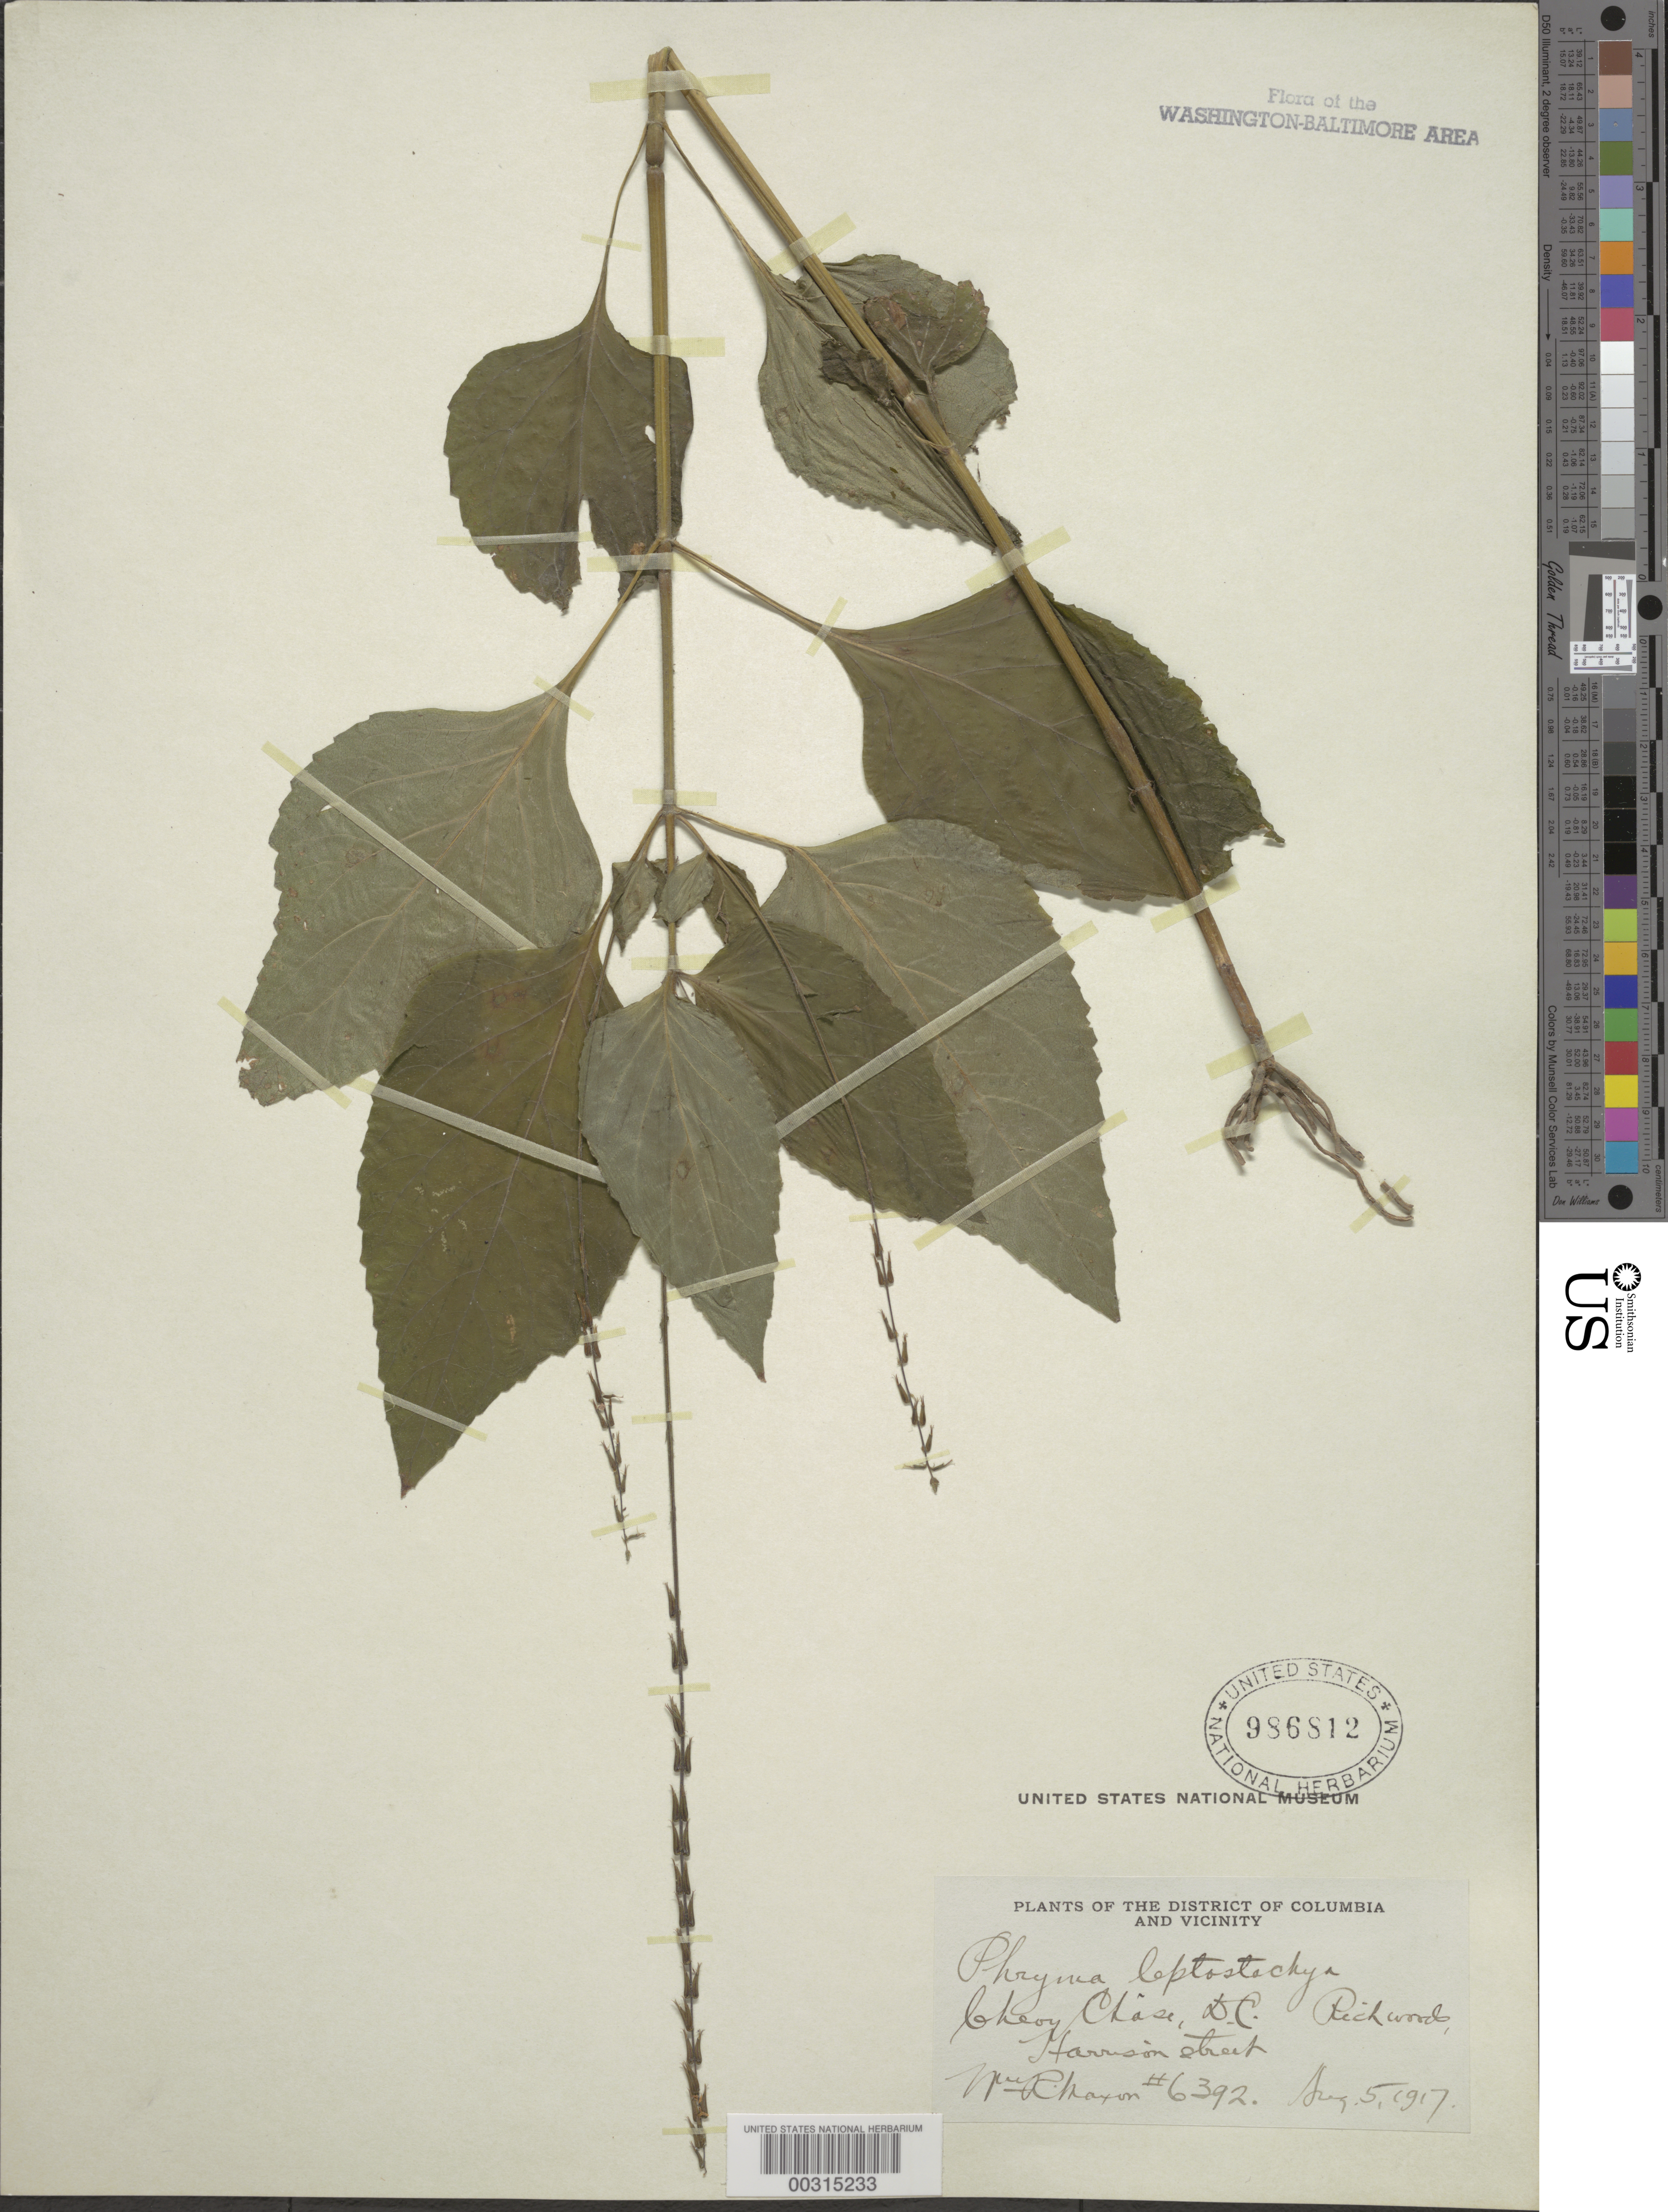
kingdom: Plantae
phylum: Tracheophyta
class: Magnoliopsida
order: Lamiales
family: Phrymaceae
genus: Phryma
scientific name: Phryma leptostachya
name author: L.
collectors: W. R. Maxon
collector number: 6392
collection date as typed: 05 Aug 1917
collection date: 1917-08-05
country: United States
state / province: District of Columbia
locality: Chevy Chase, Harrison Street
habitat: Richwoods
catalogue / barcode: US 986812